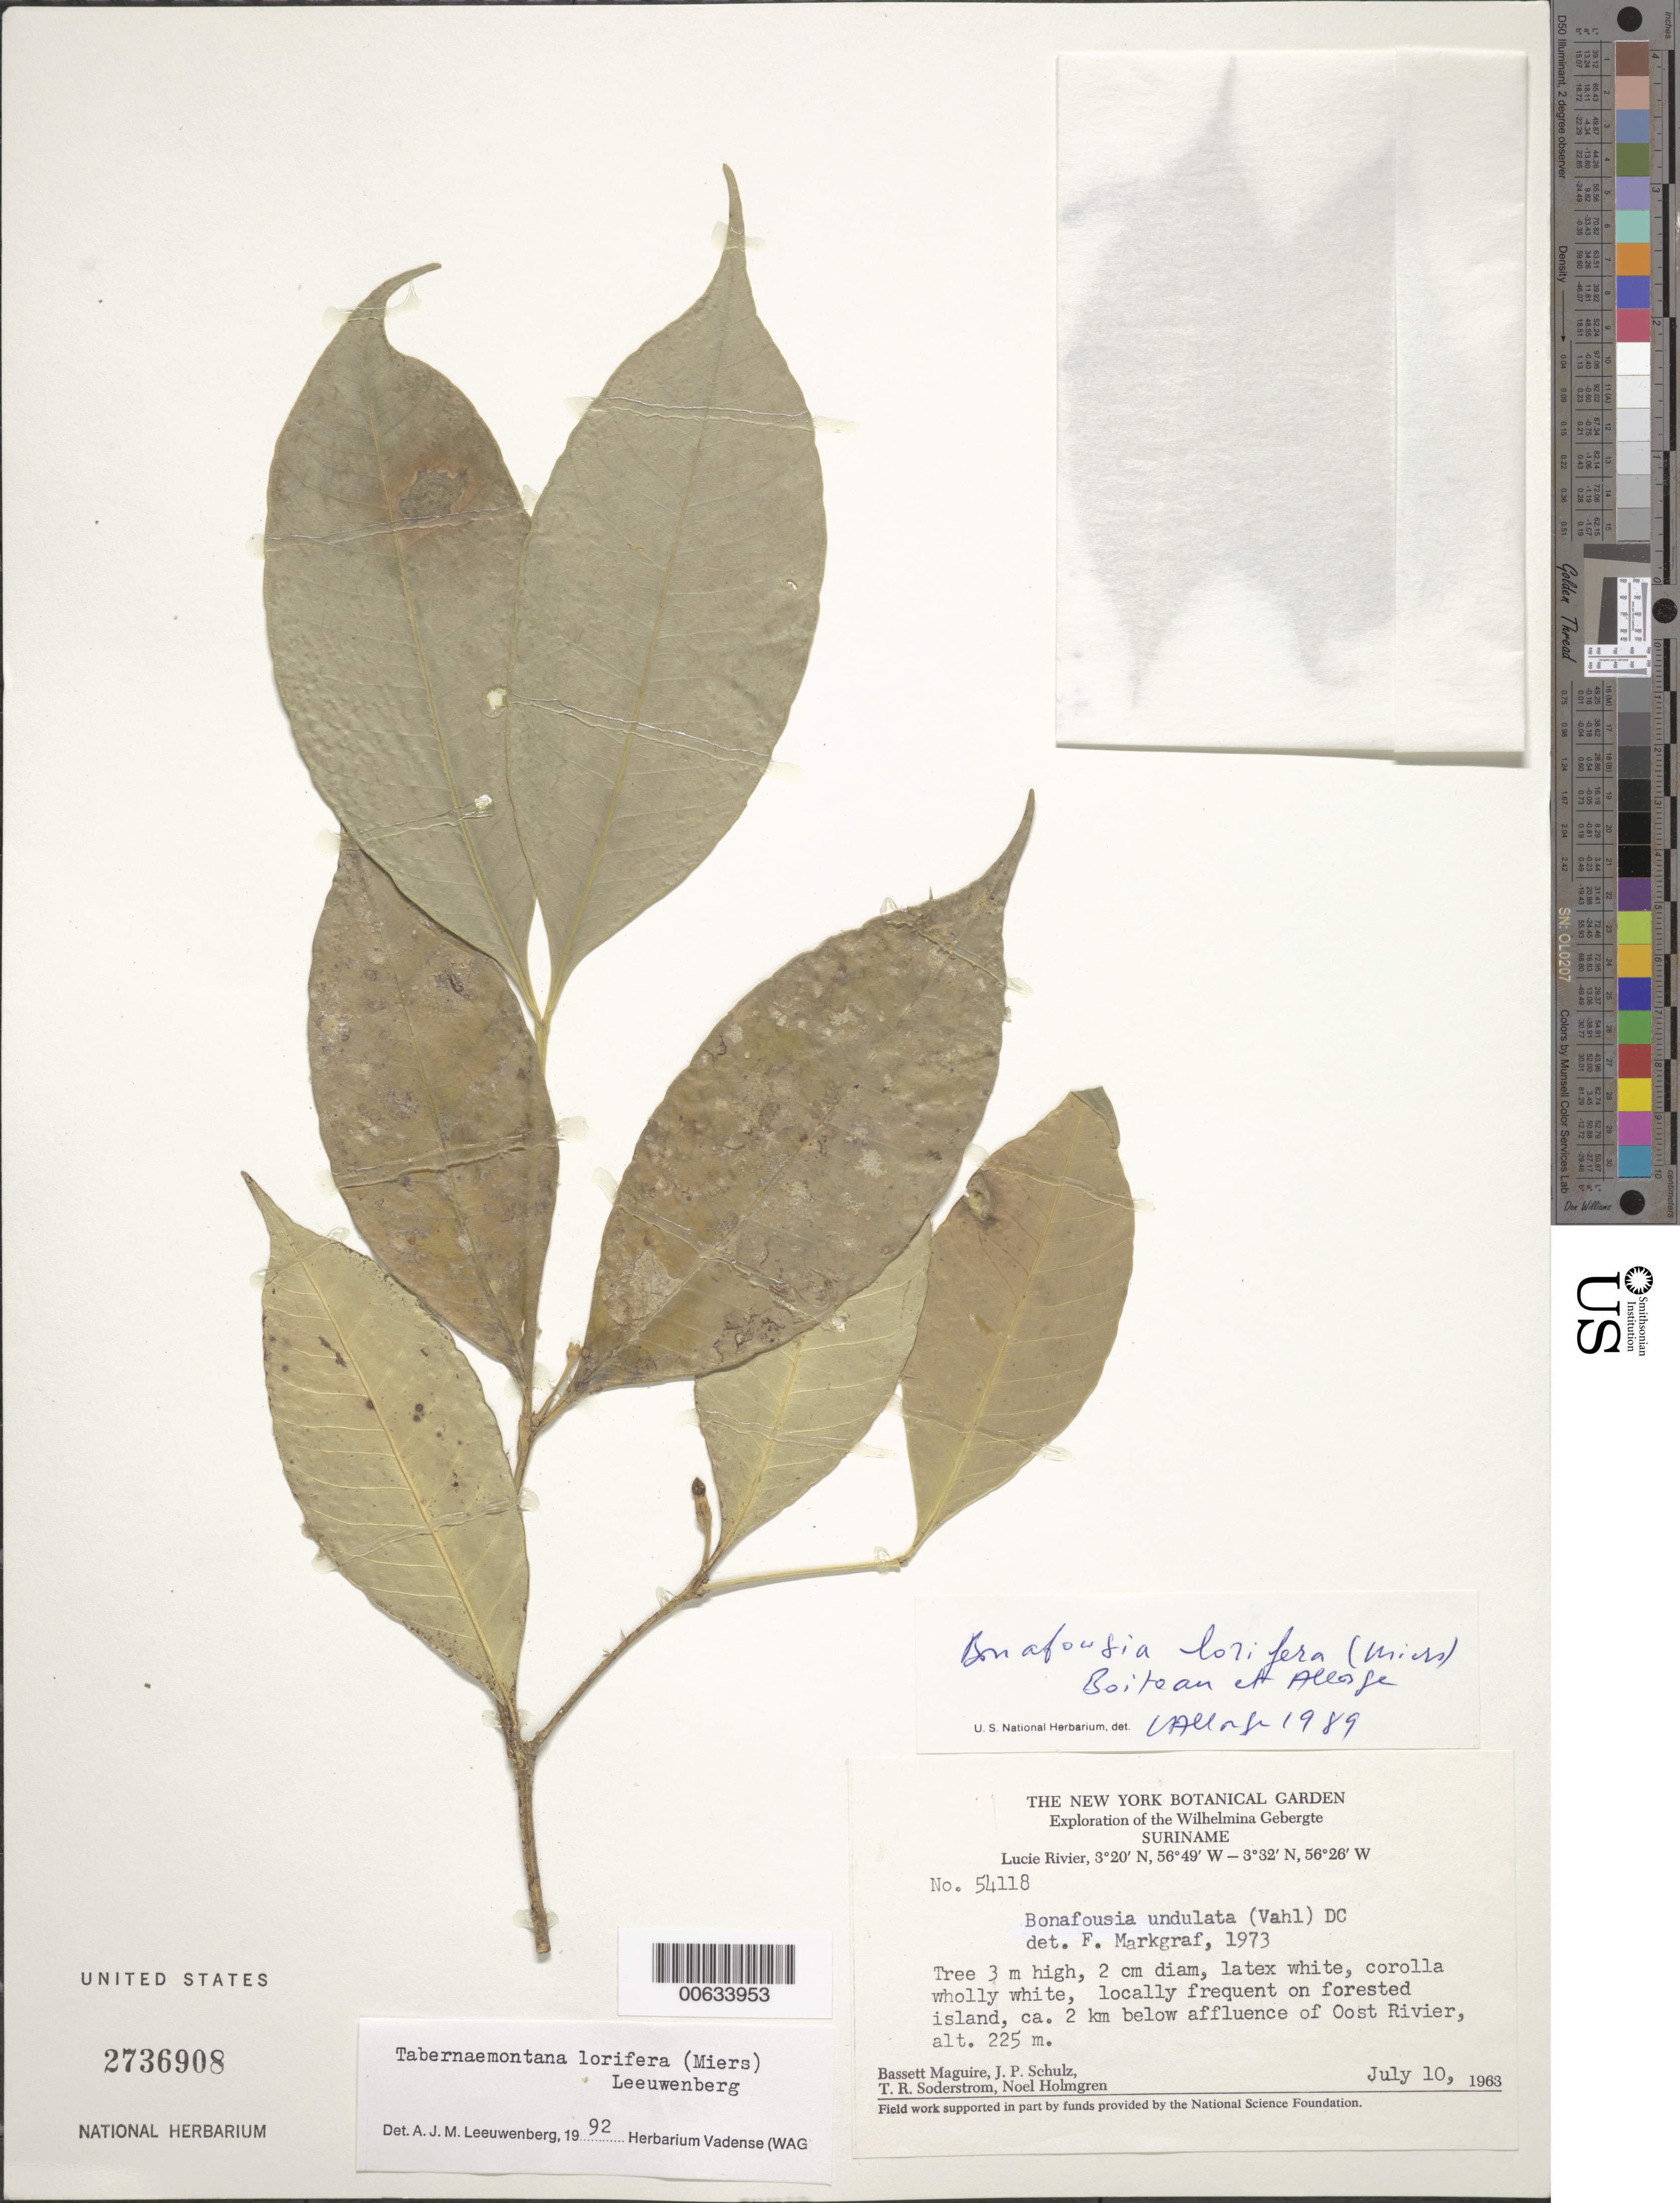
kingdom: Plantae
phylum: Tracheophyta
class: Magnoliopsida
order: Gentianales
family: Apocynaceae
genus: Tabernaemontana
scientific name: Tabernaemontana lorifera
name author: (Miers) Leeuwenb.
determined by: Leeuwenberg, A. J. M.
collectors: B. Maguire, J. P. Schulz, T. R. Soderstrom & N. H. Holmgren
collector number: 54118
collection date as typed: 10-Jul-63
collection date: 1963-07-10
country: Suriname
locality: Lucie R., 2 km below confluence with Oost R., Wilhelmina Gebergte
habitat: Forested island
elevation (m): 225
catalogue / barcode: US 2736908